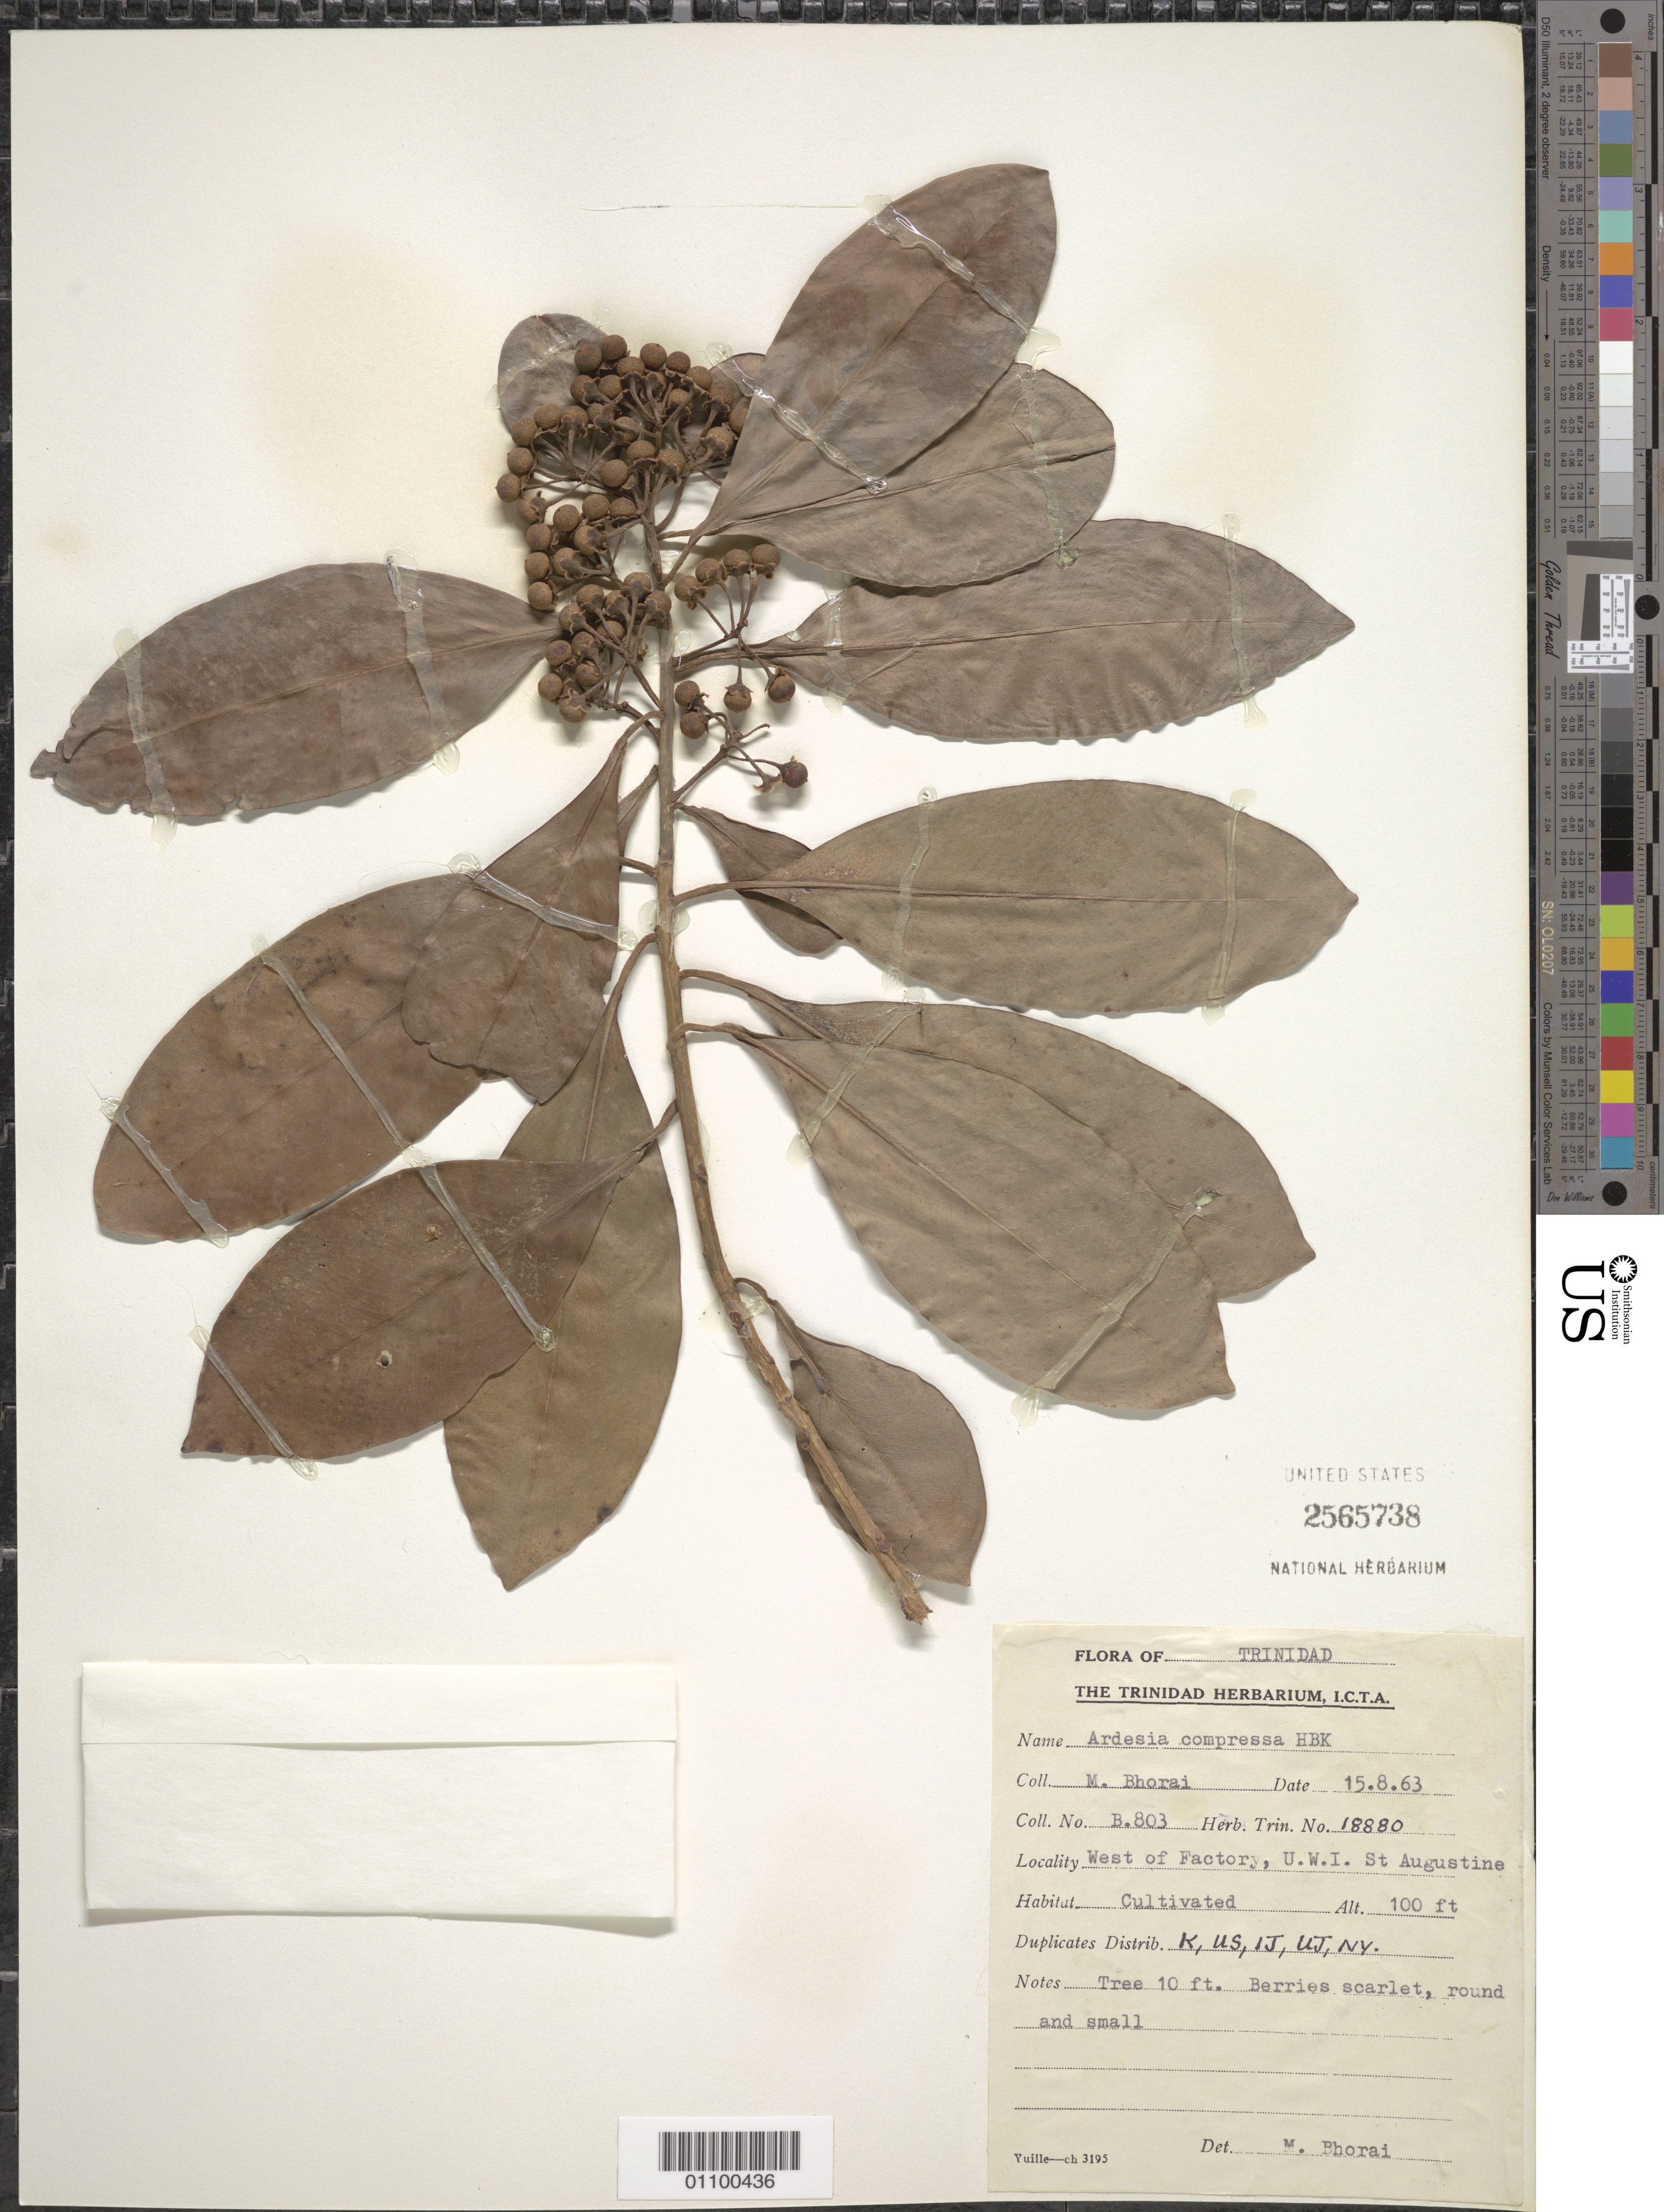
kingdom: Plantae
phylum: Tracheophyta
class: Magnoliopsida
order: Ericales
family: Primulaceae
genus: Ardisia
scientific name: Ardisia compressa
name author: Kunth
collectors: M. Bhorai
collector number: B.803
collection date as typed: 15 Aug 1963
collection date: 1963-08-15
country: Trinidad and Tobago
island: Trinidad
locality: W of Factory, U.W.I. St Augustine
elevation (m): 30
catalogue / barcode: US 2565738